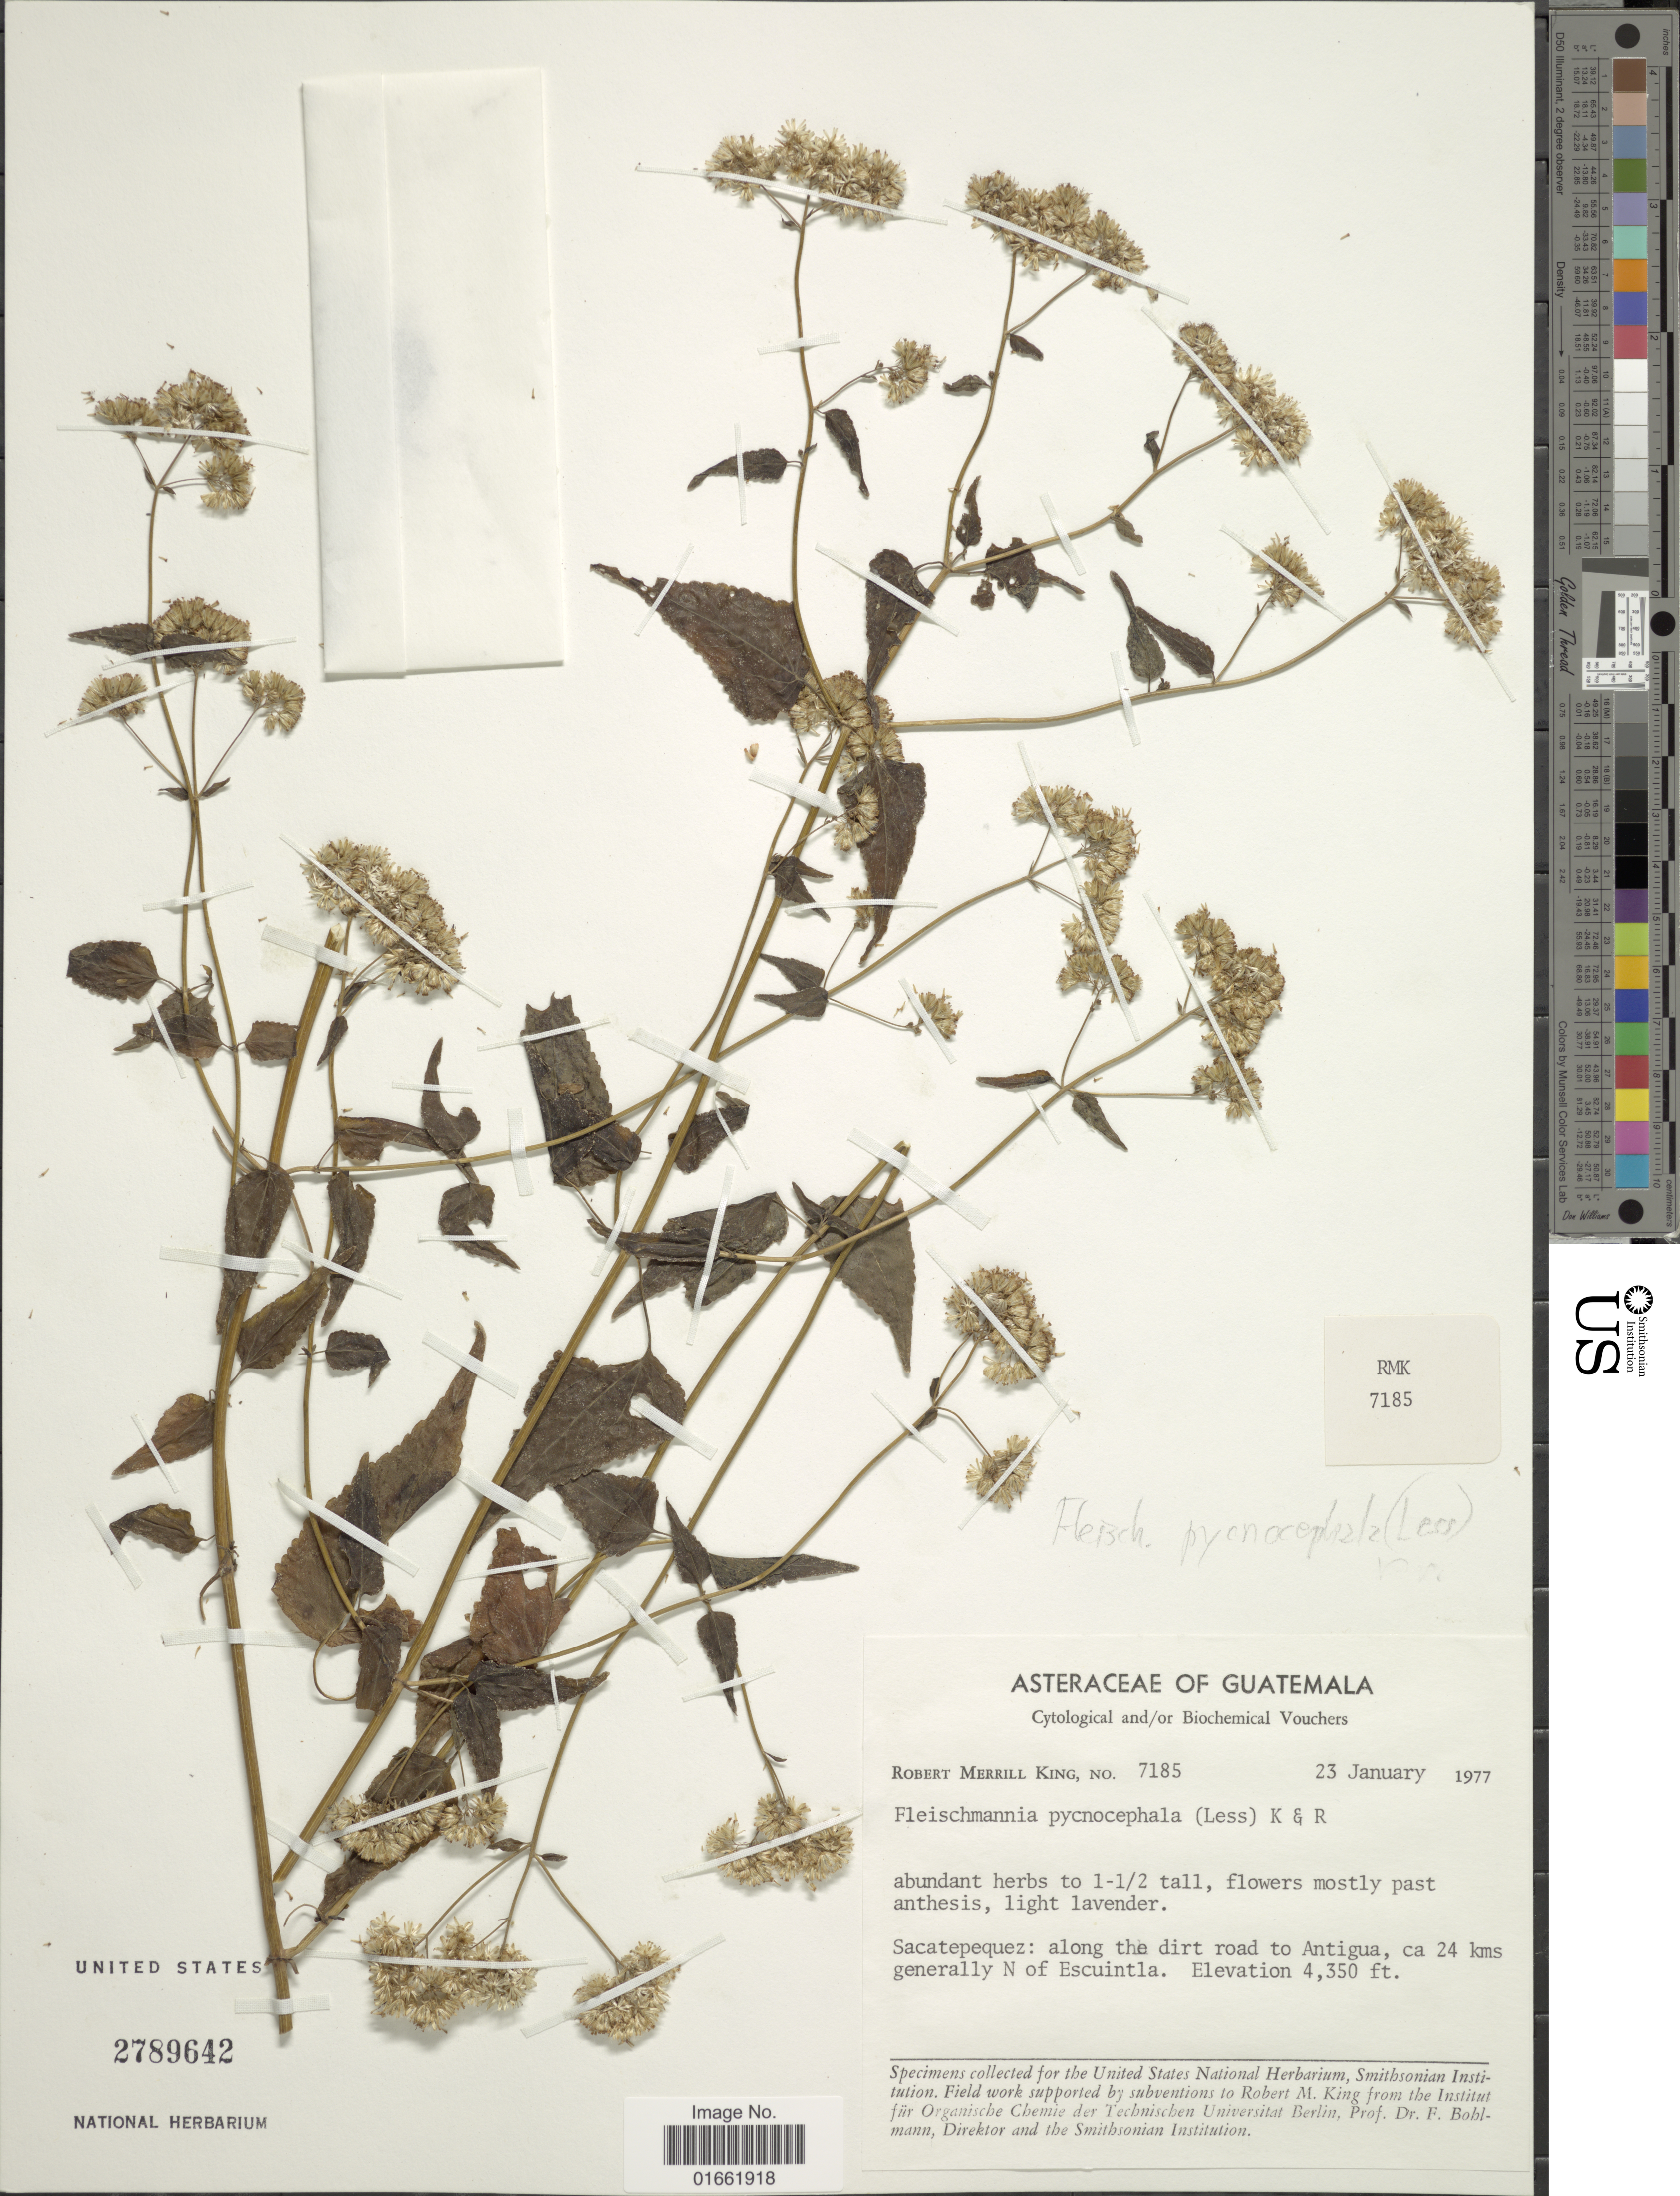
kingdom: Plantae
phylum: Tracheophyta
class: Magnoliopsida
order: Asterales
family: Asteraceae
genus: Fleischmannia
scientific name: Fleischmannia pycnocephala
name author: (Less.) R.M. King & H. Rob.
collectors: R. M. King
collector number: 7185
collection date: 1977-01-23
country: Guatemala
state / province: Sacatepéquez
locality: Sacatepequez: along the dirt road to Antigua, ca 24 kms generally N of Escuintla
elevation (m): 1326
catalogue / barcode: US 2789642